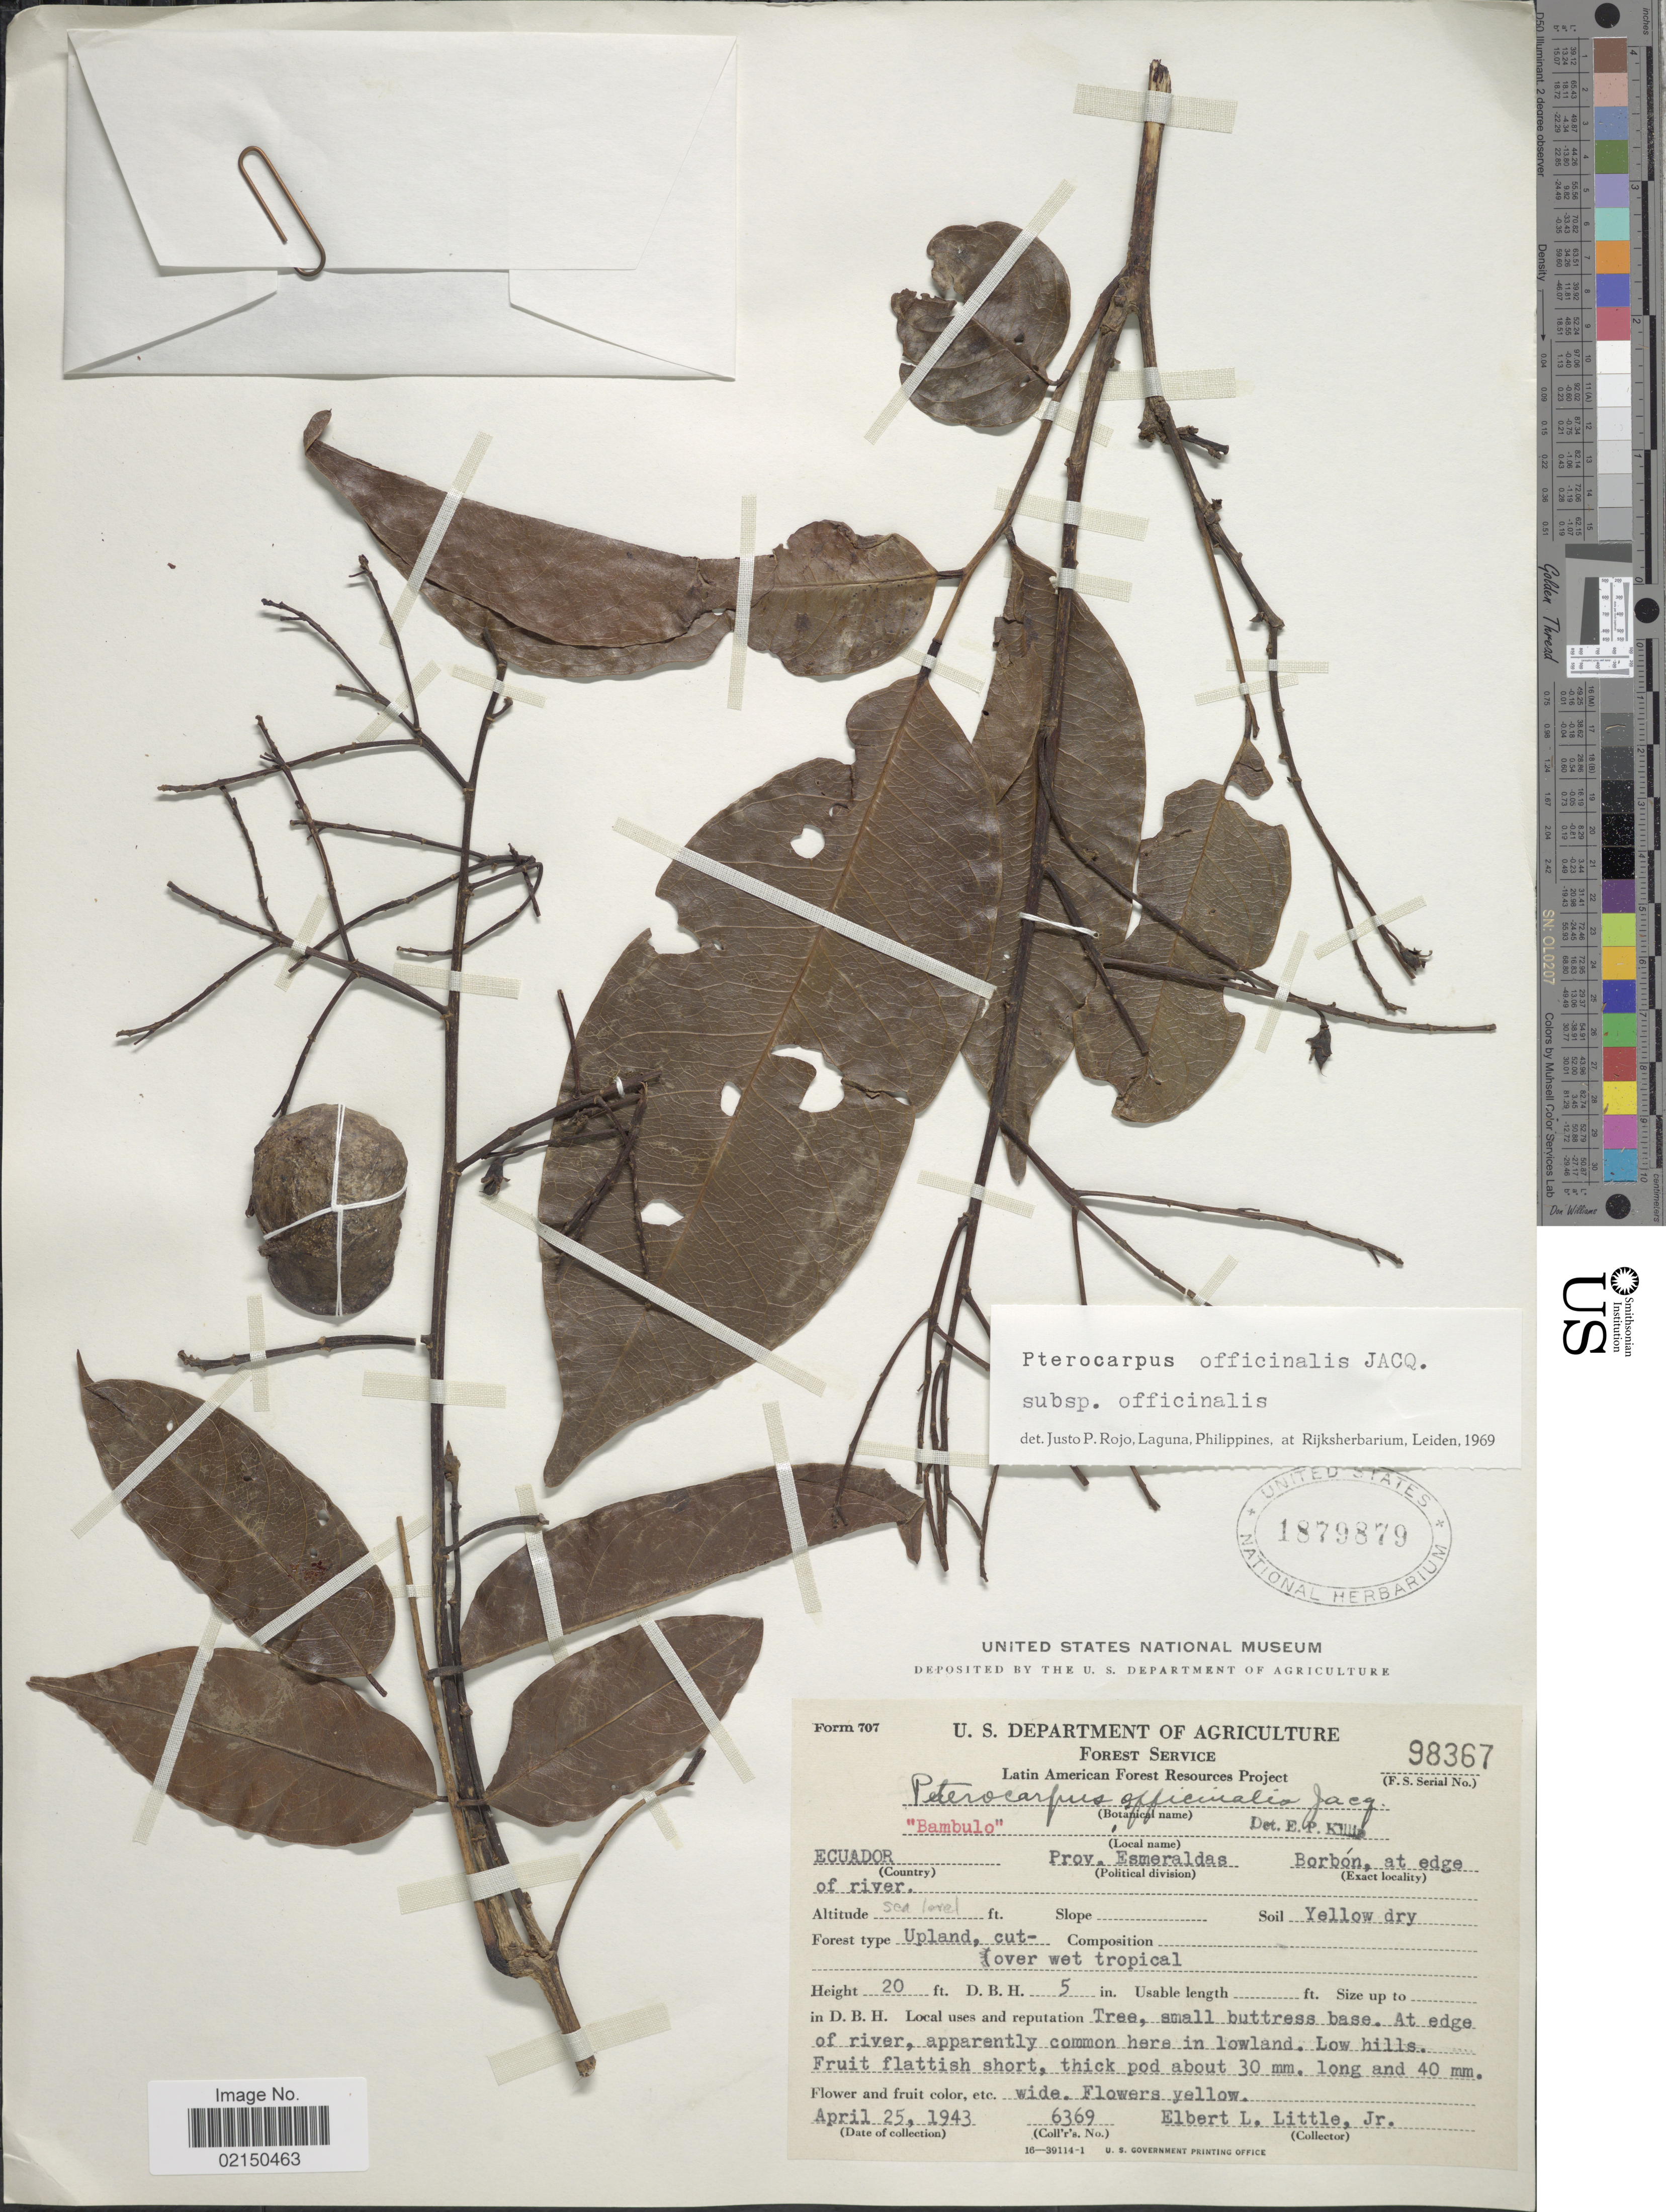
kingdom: Plantae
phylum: Tracheophyta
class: Magnoliopsida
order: Fabales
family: Fabaceae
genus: Pterocarpus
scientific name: Pterocarpus officinalis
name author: Jacq.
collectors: E. L. Little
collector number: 6369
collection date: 1943-04-25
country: Ecuador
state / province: Esmeraldas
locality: Borbon, at edge of river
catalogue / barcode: US 1879879